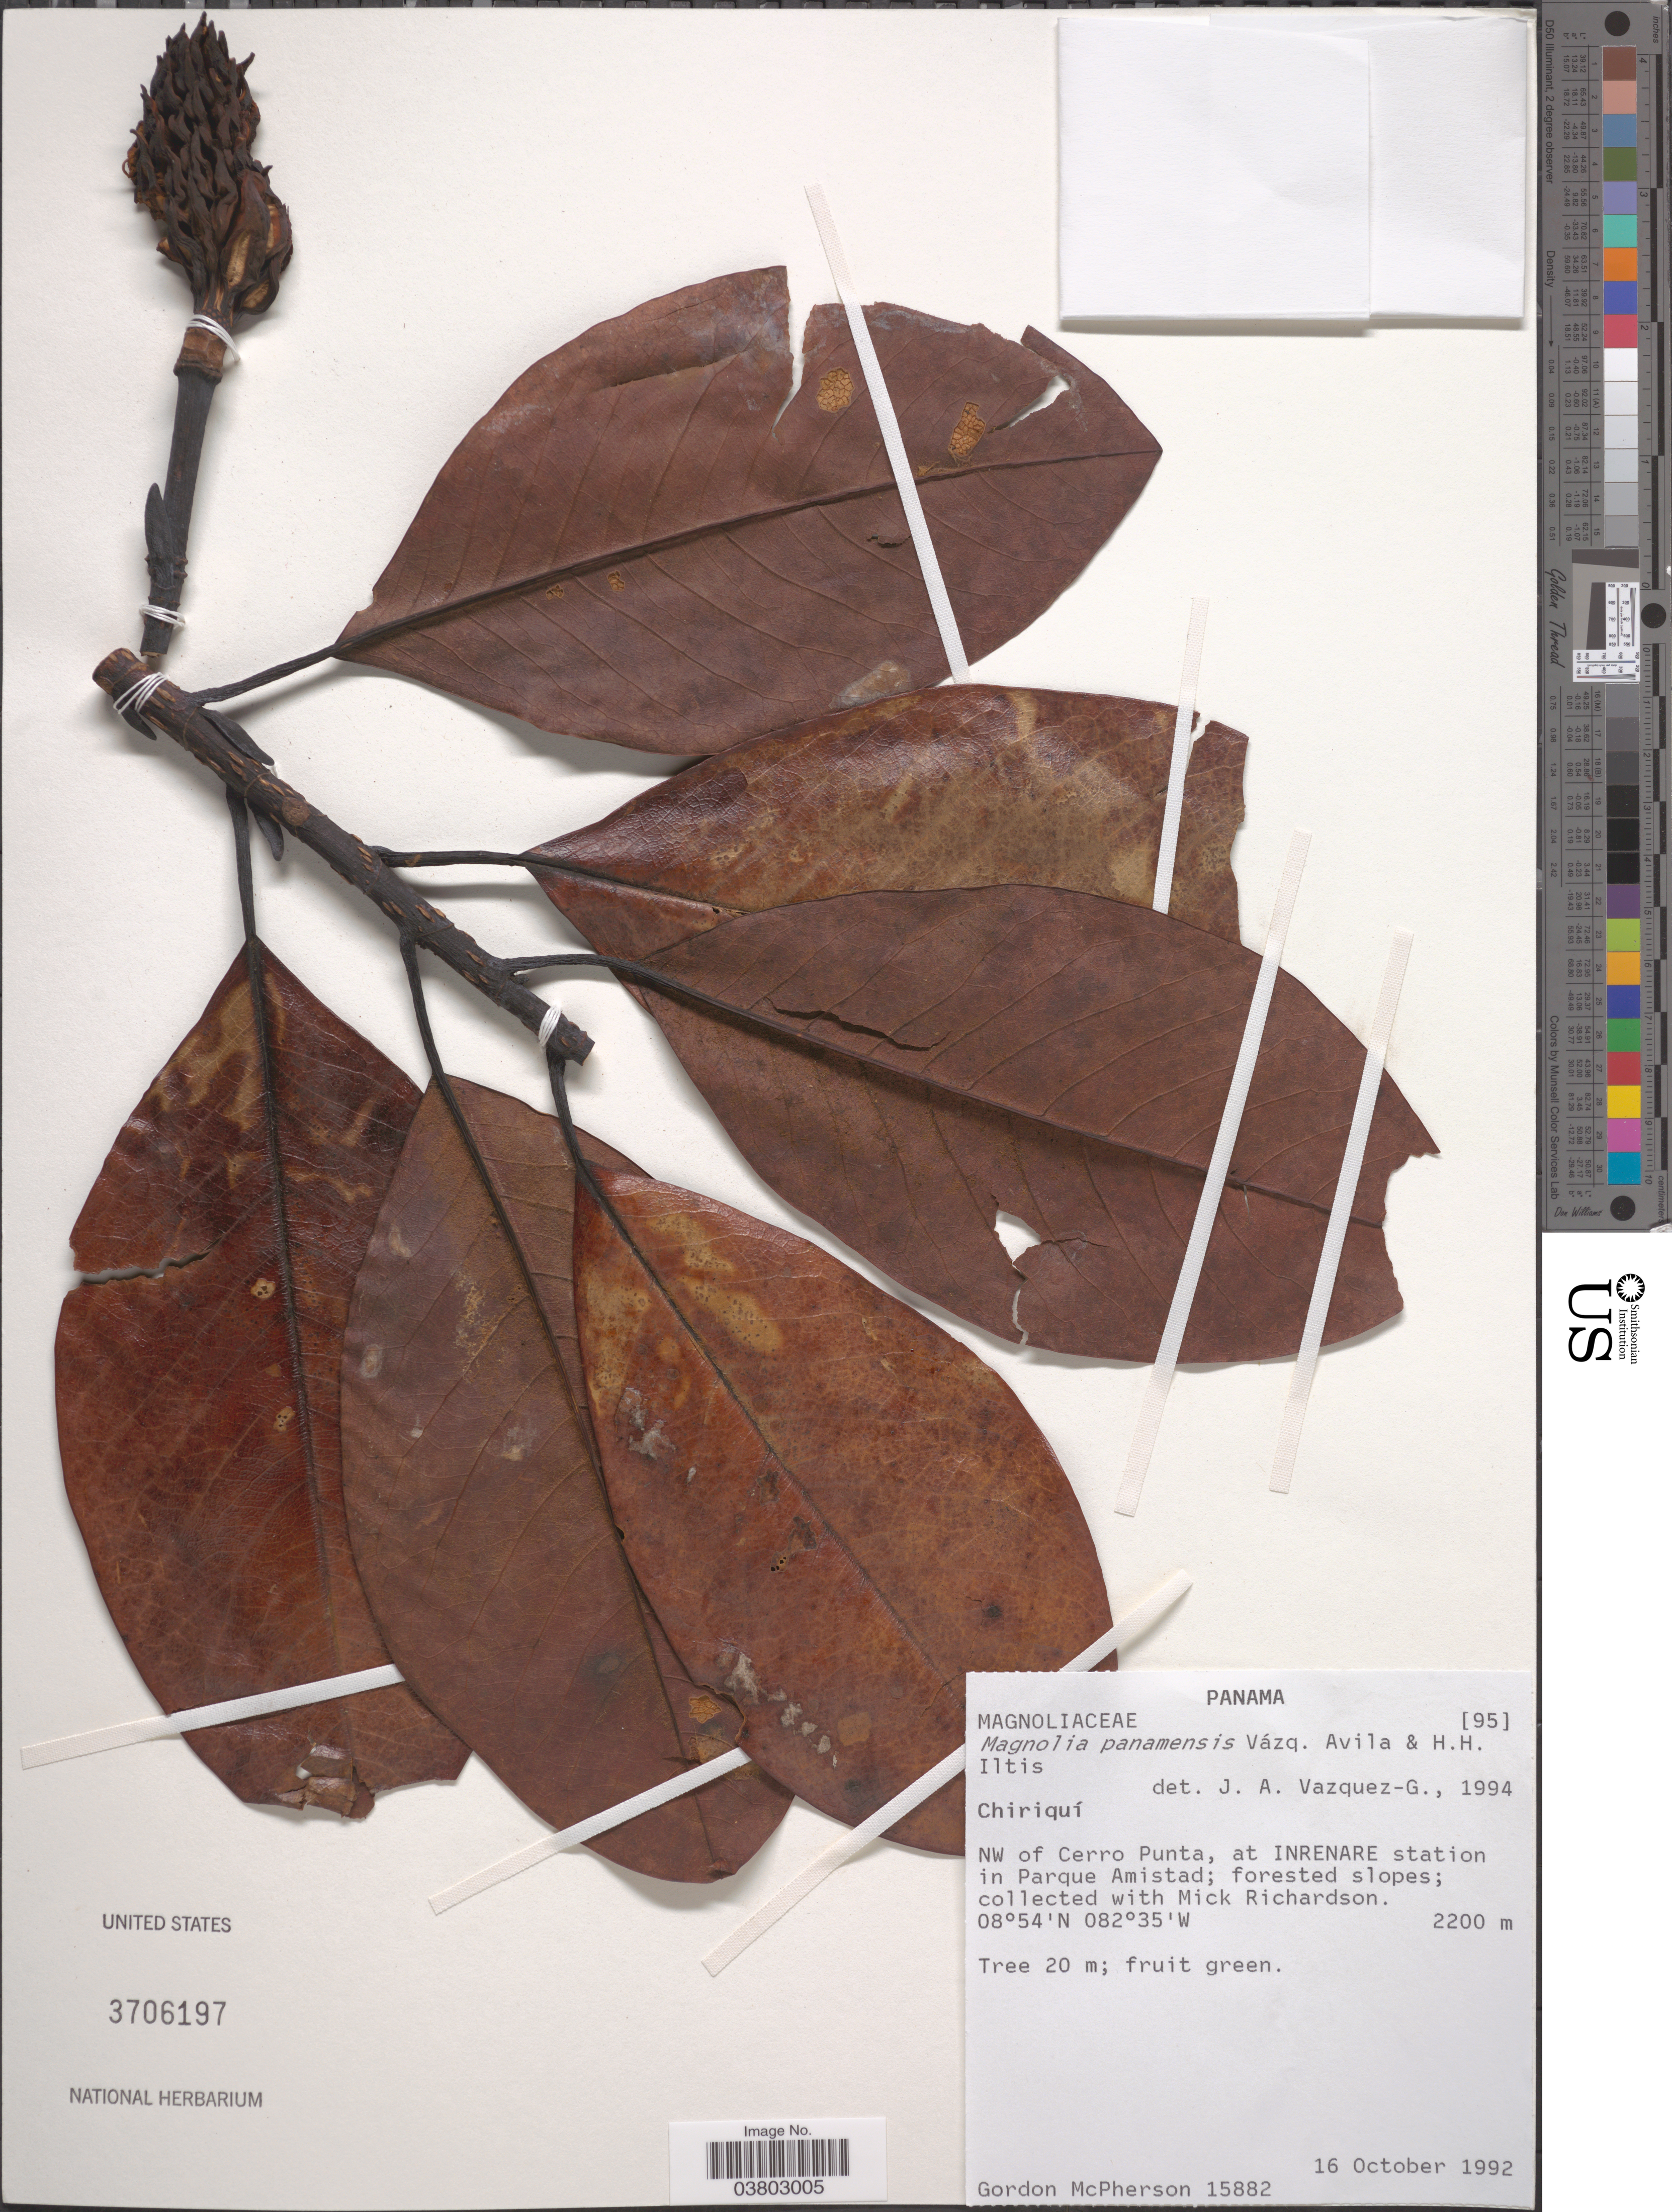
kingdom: Plantae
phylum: Tracheophyta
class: Magnoliopsida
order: Magnoliales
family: Magnoliaceae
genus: Magnolia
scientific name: Magnolia panamensis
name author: A. Vázquez & Iltis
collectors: G. McPherson & M. Richardson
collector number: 15882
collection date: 1992-10-16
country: Panama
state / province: Chiriqui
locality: NW of Cerro Punta, at Inrenare station in Parque Amistad.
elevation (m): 2200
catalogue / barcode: US 3706197